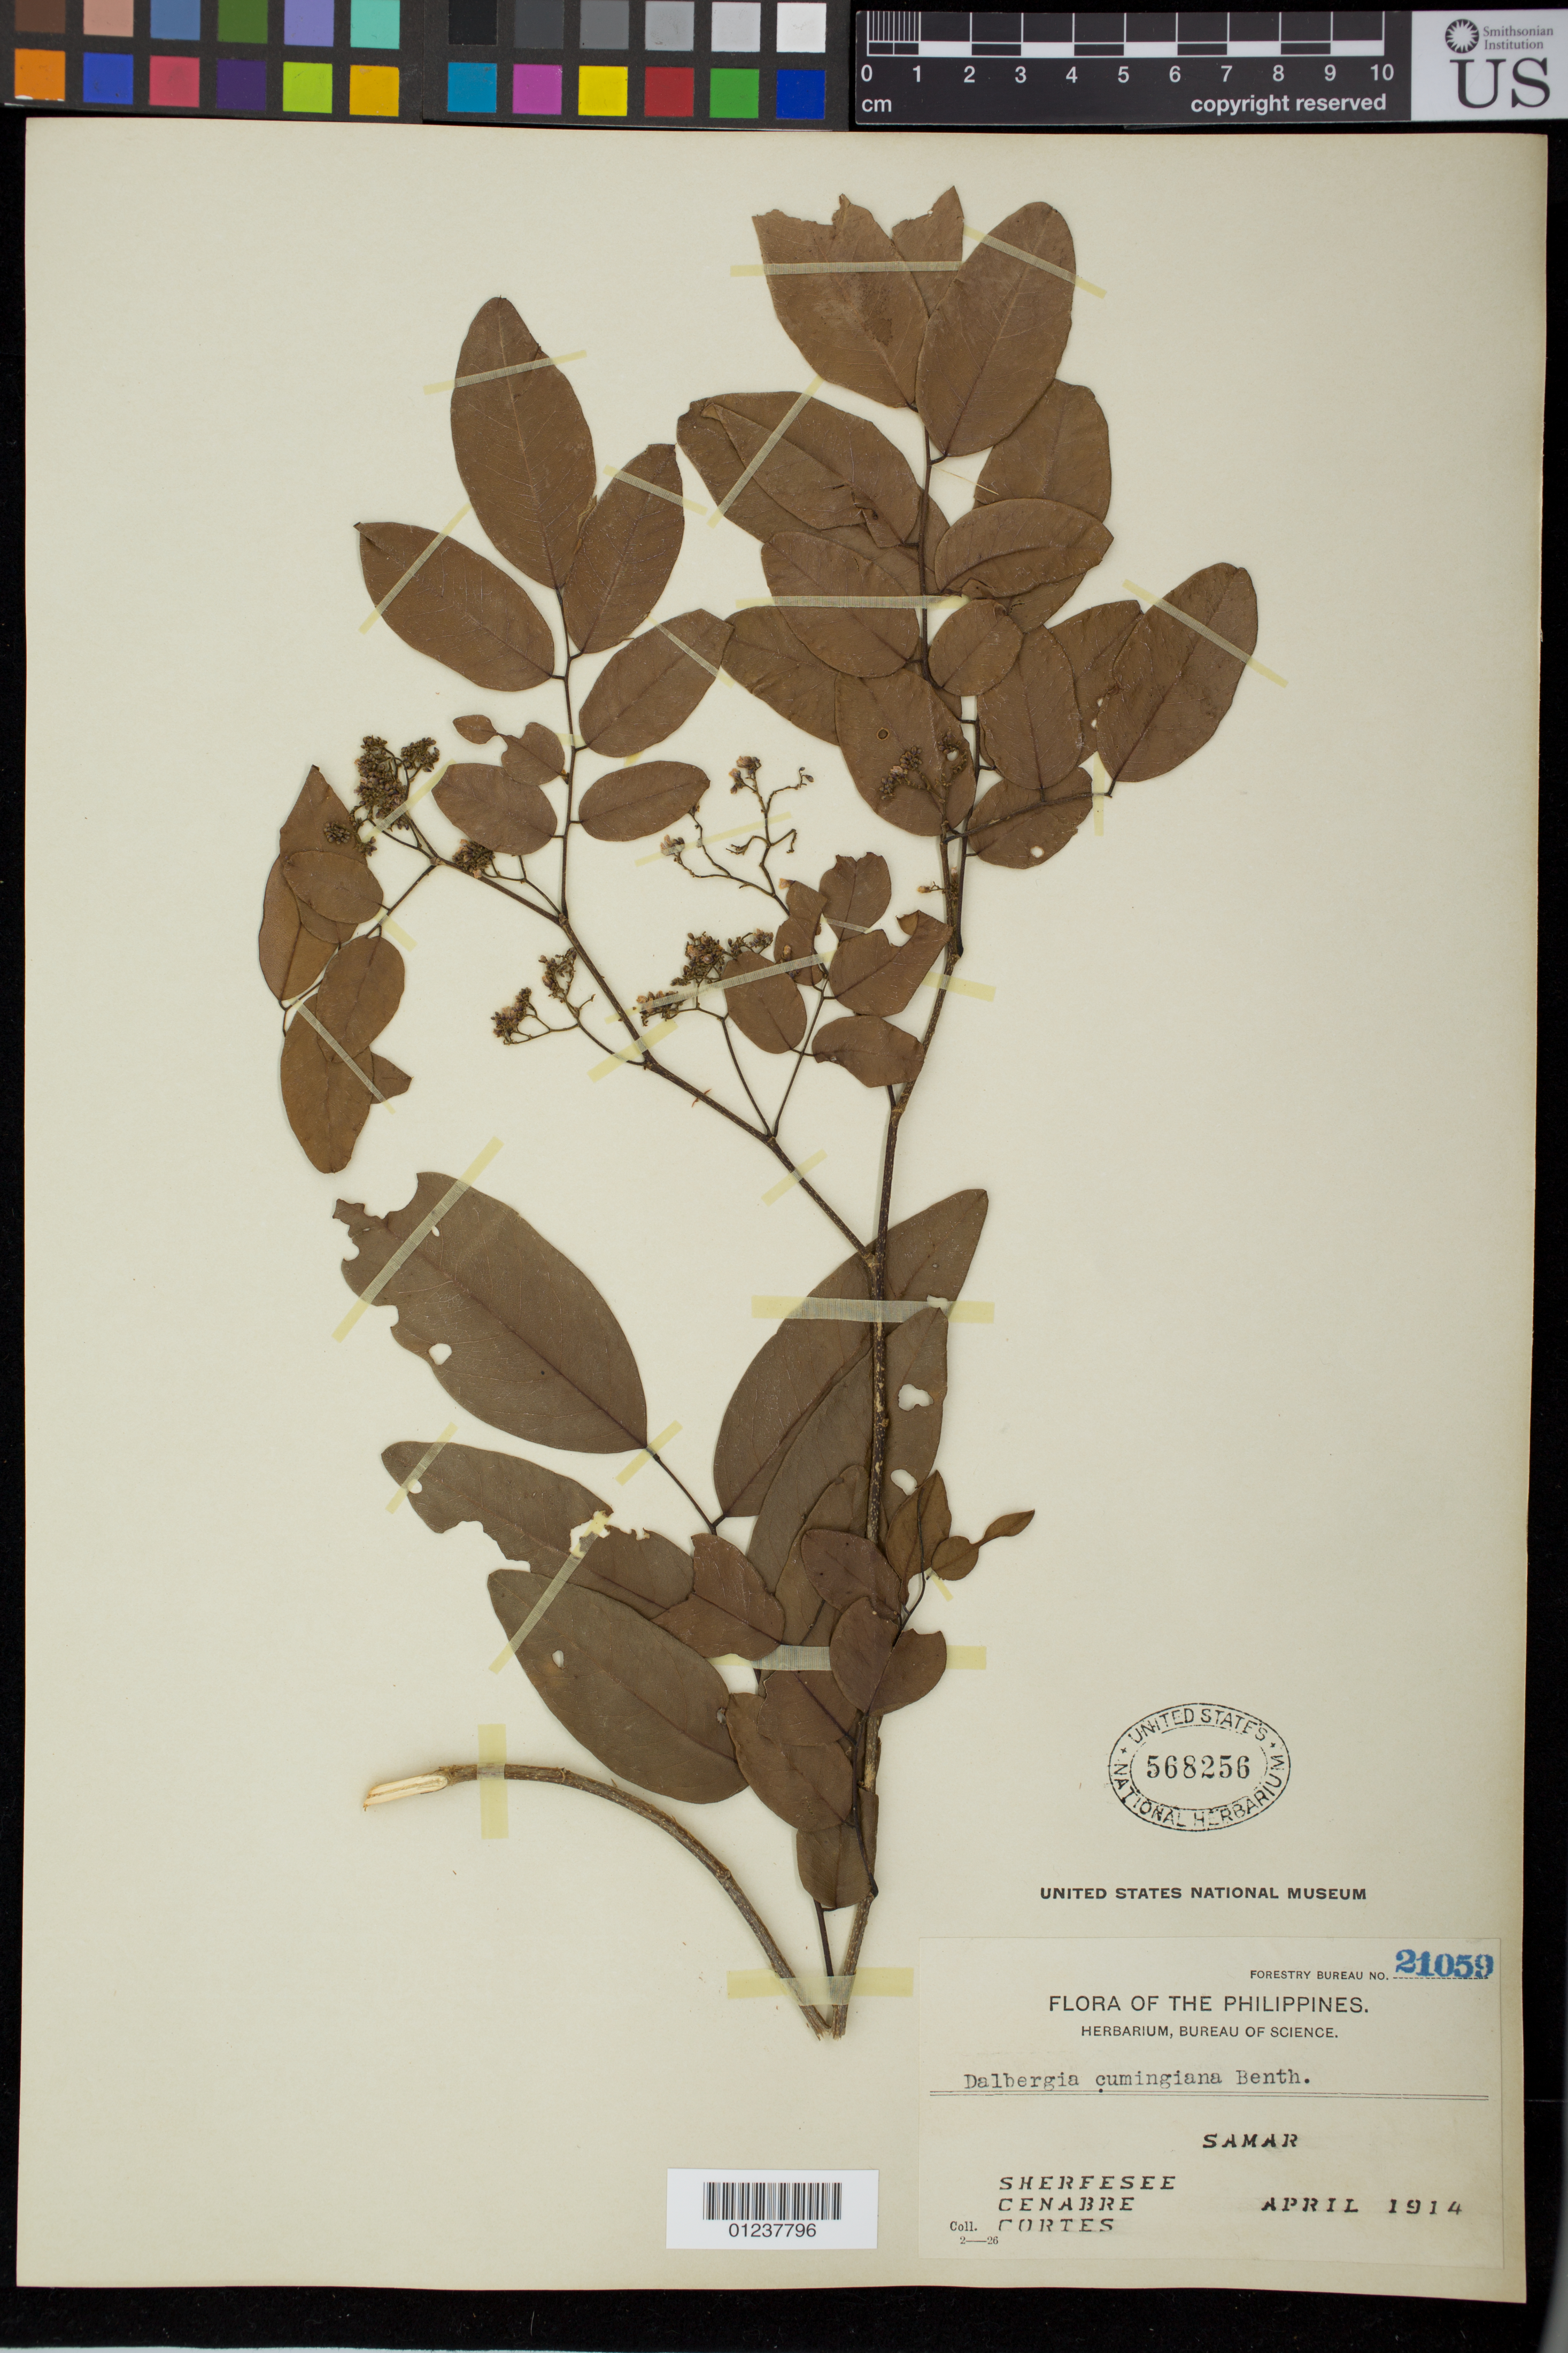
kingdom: Plantae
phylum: Tracheophyta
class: Magnoliopsida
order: Fabales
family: Fabaceae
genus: Dalbergia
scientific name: Dalbergia cumingiana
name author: Benth.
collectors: -. Sherfesee, -. Cenabre & -. Cortes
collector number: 21059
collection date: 1914-04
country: Philippines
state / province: Eastern Visayas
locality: Samar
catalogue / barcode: US 568256